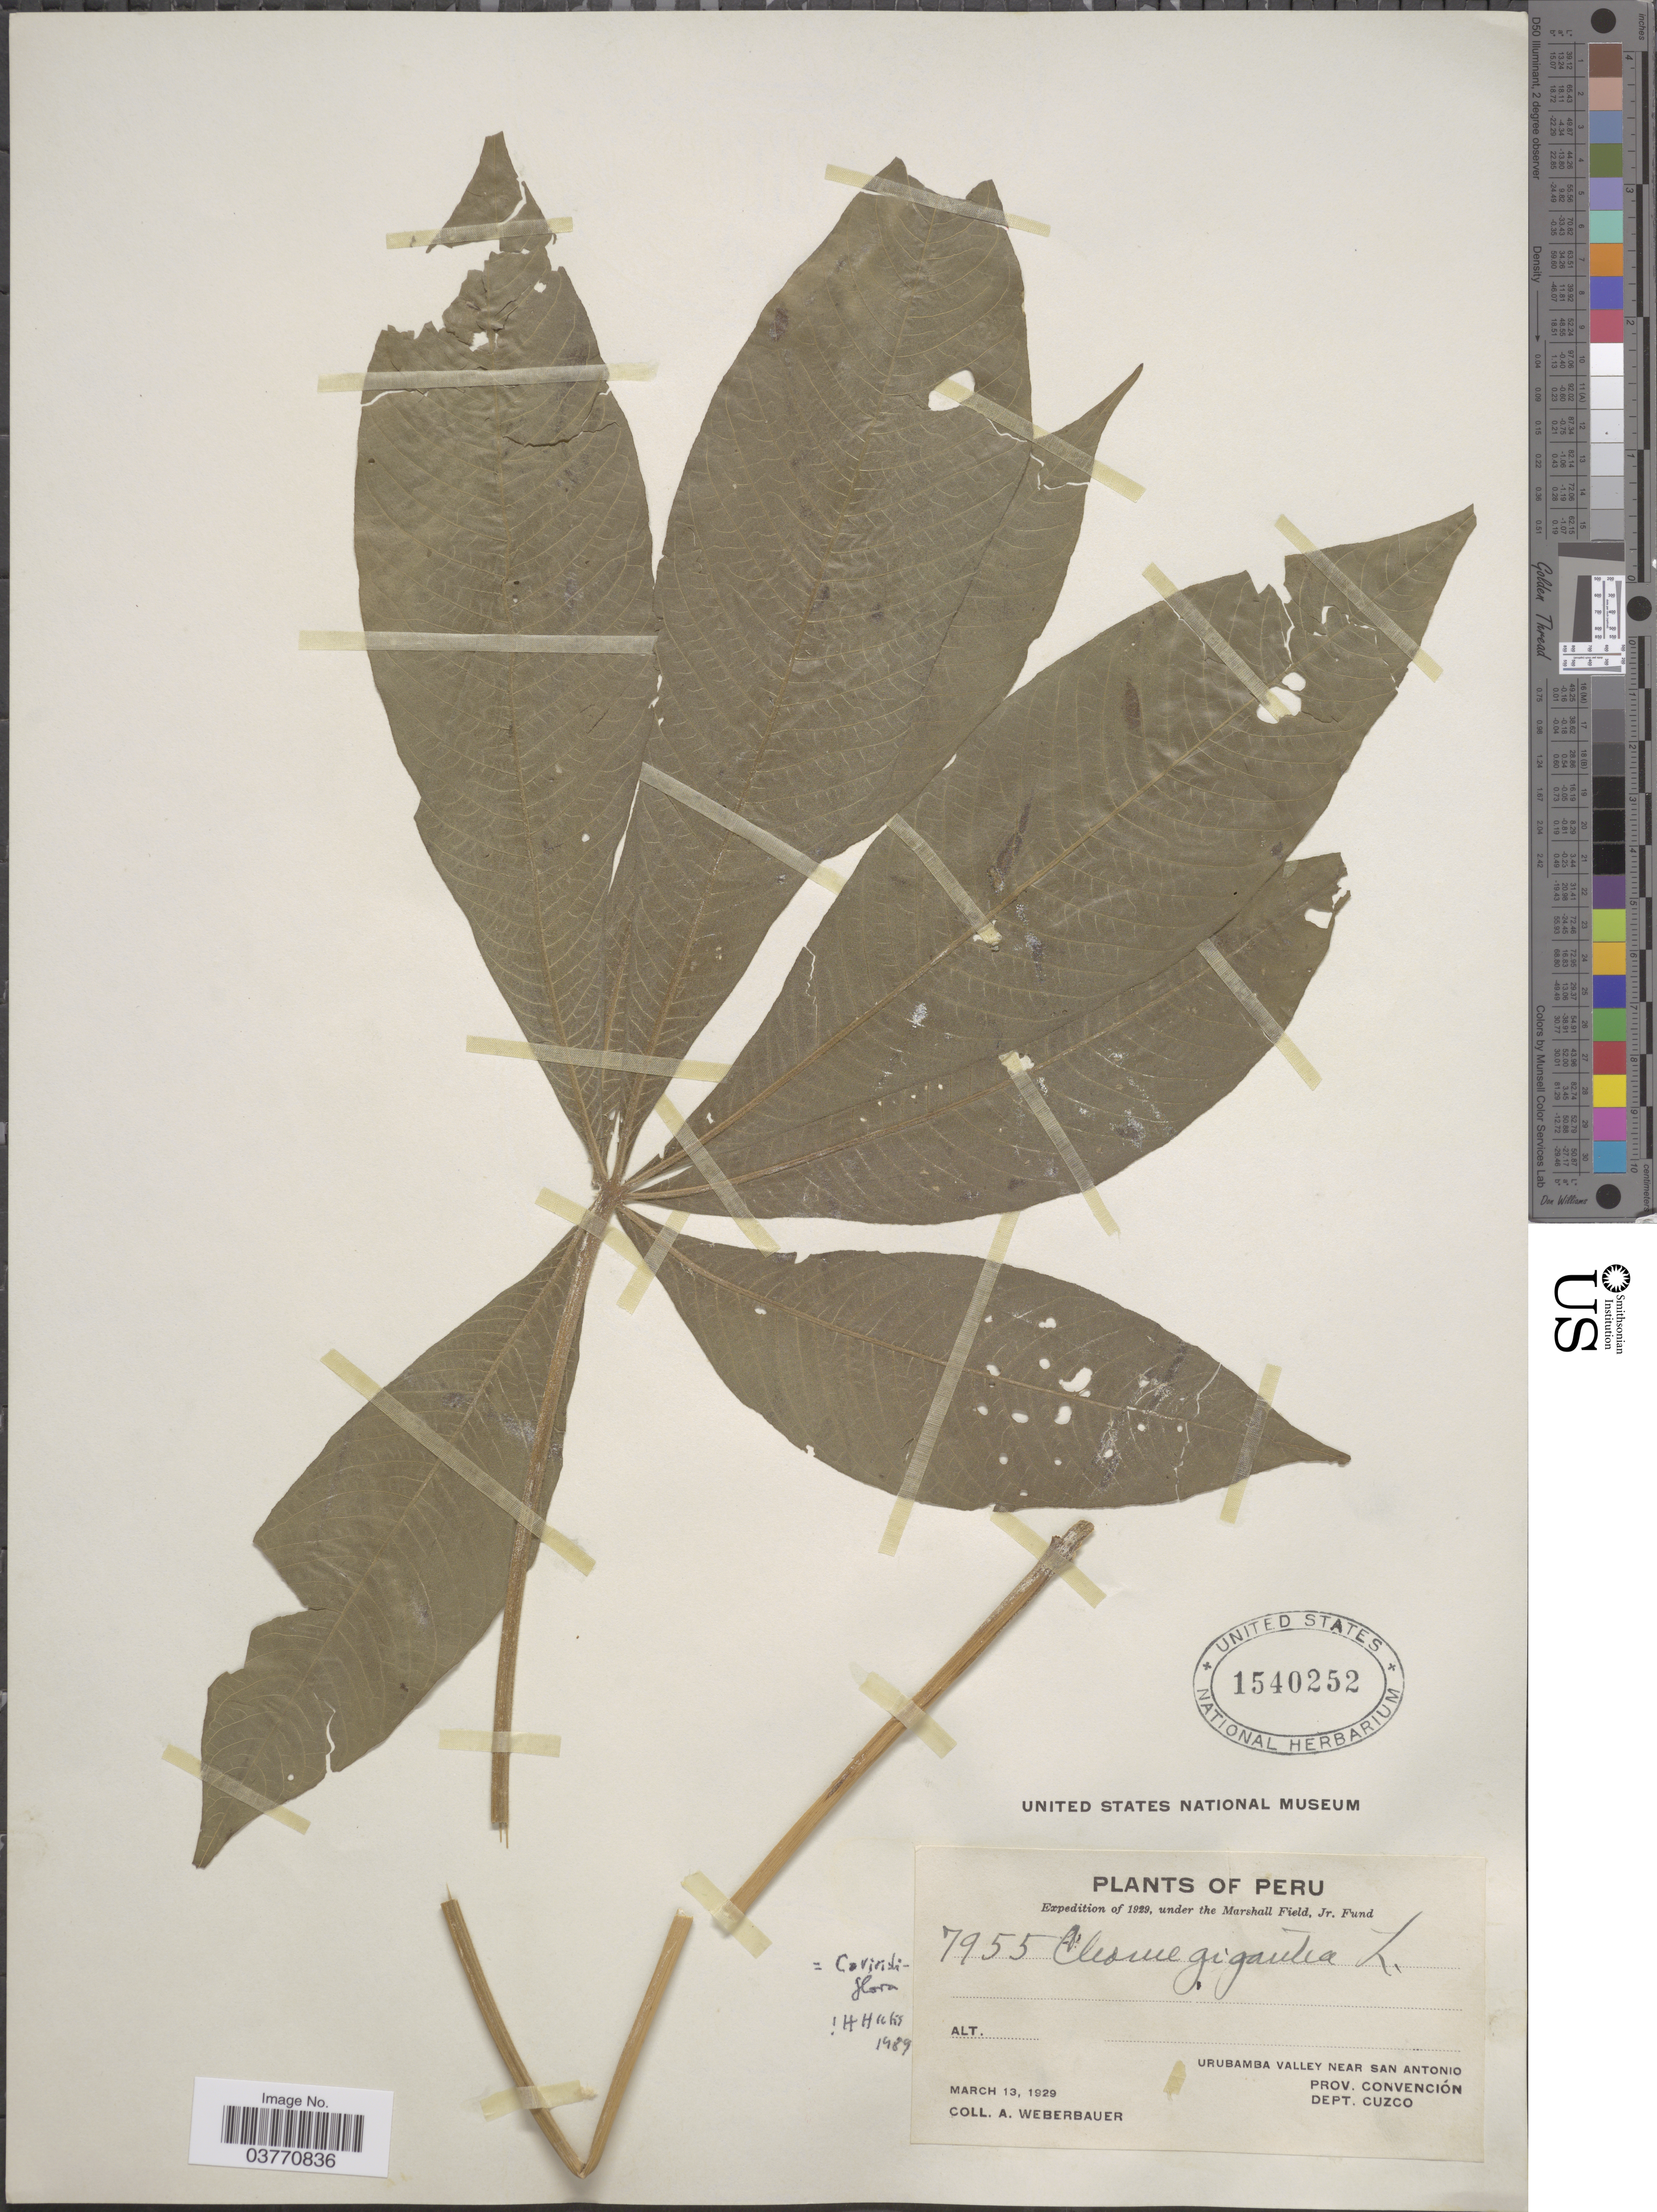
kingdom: Plantae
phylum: Tracheophyta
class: Magnoliopsida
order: Brassicales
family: Cleomaceae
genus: Melidiscus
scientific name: Melidiscus gigantea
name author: (L.) Raf.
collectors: A. Weberbauer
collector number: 7955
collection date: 1929-03-13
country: Peru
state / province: Cusco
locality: Urubamba Valley near San Antonio. Prov. Convención. Dept. Cuzco.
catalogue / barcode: US 1540252